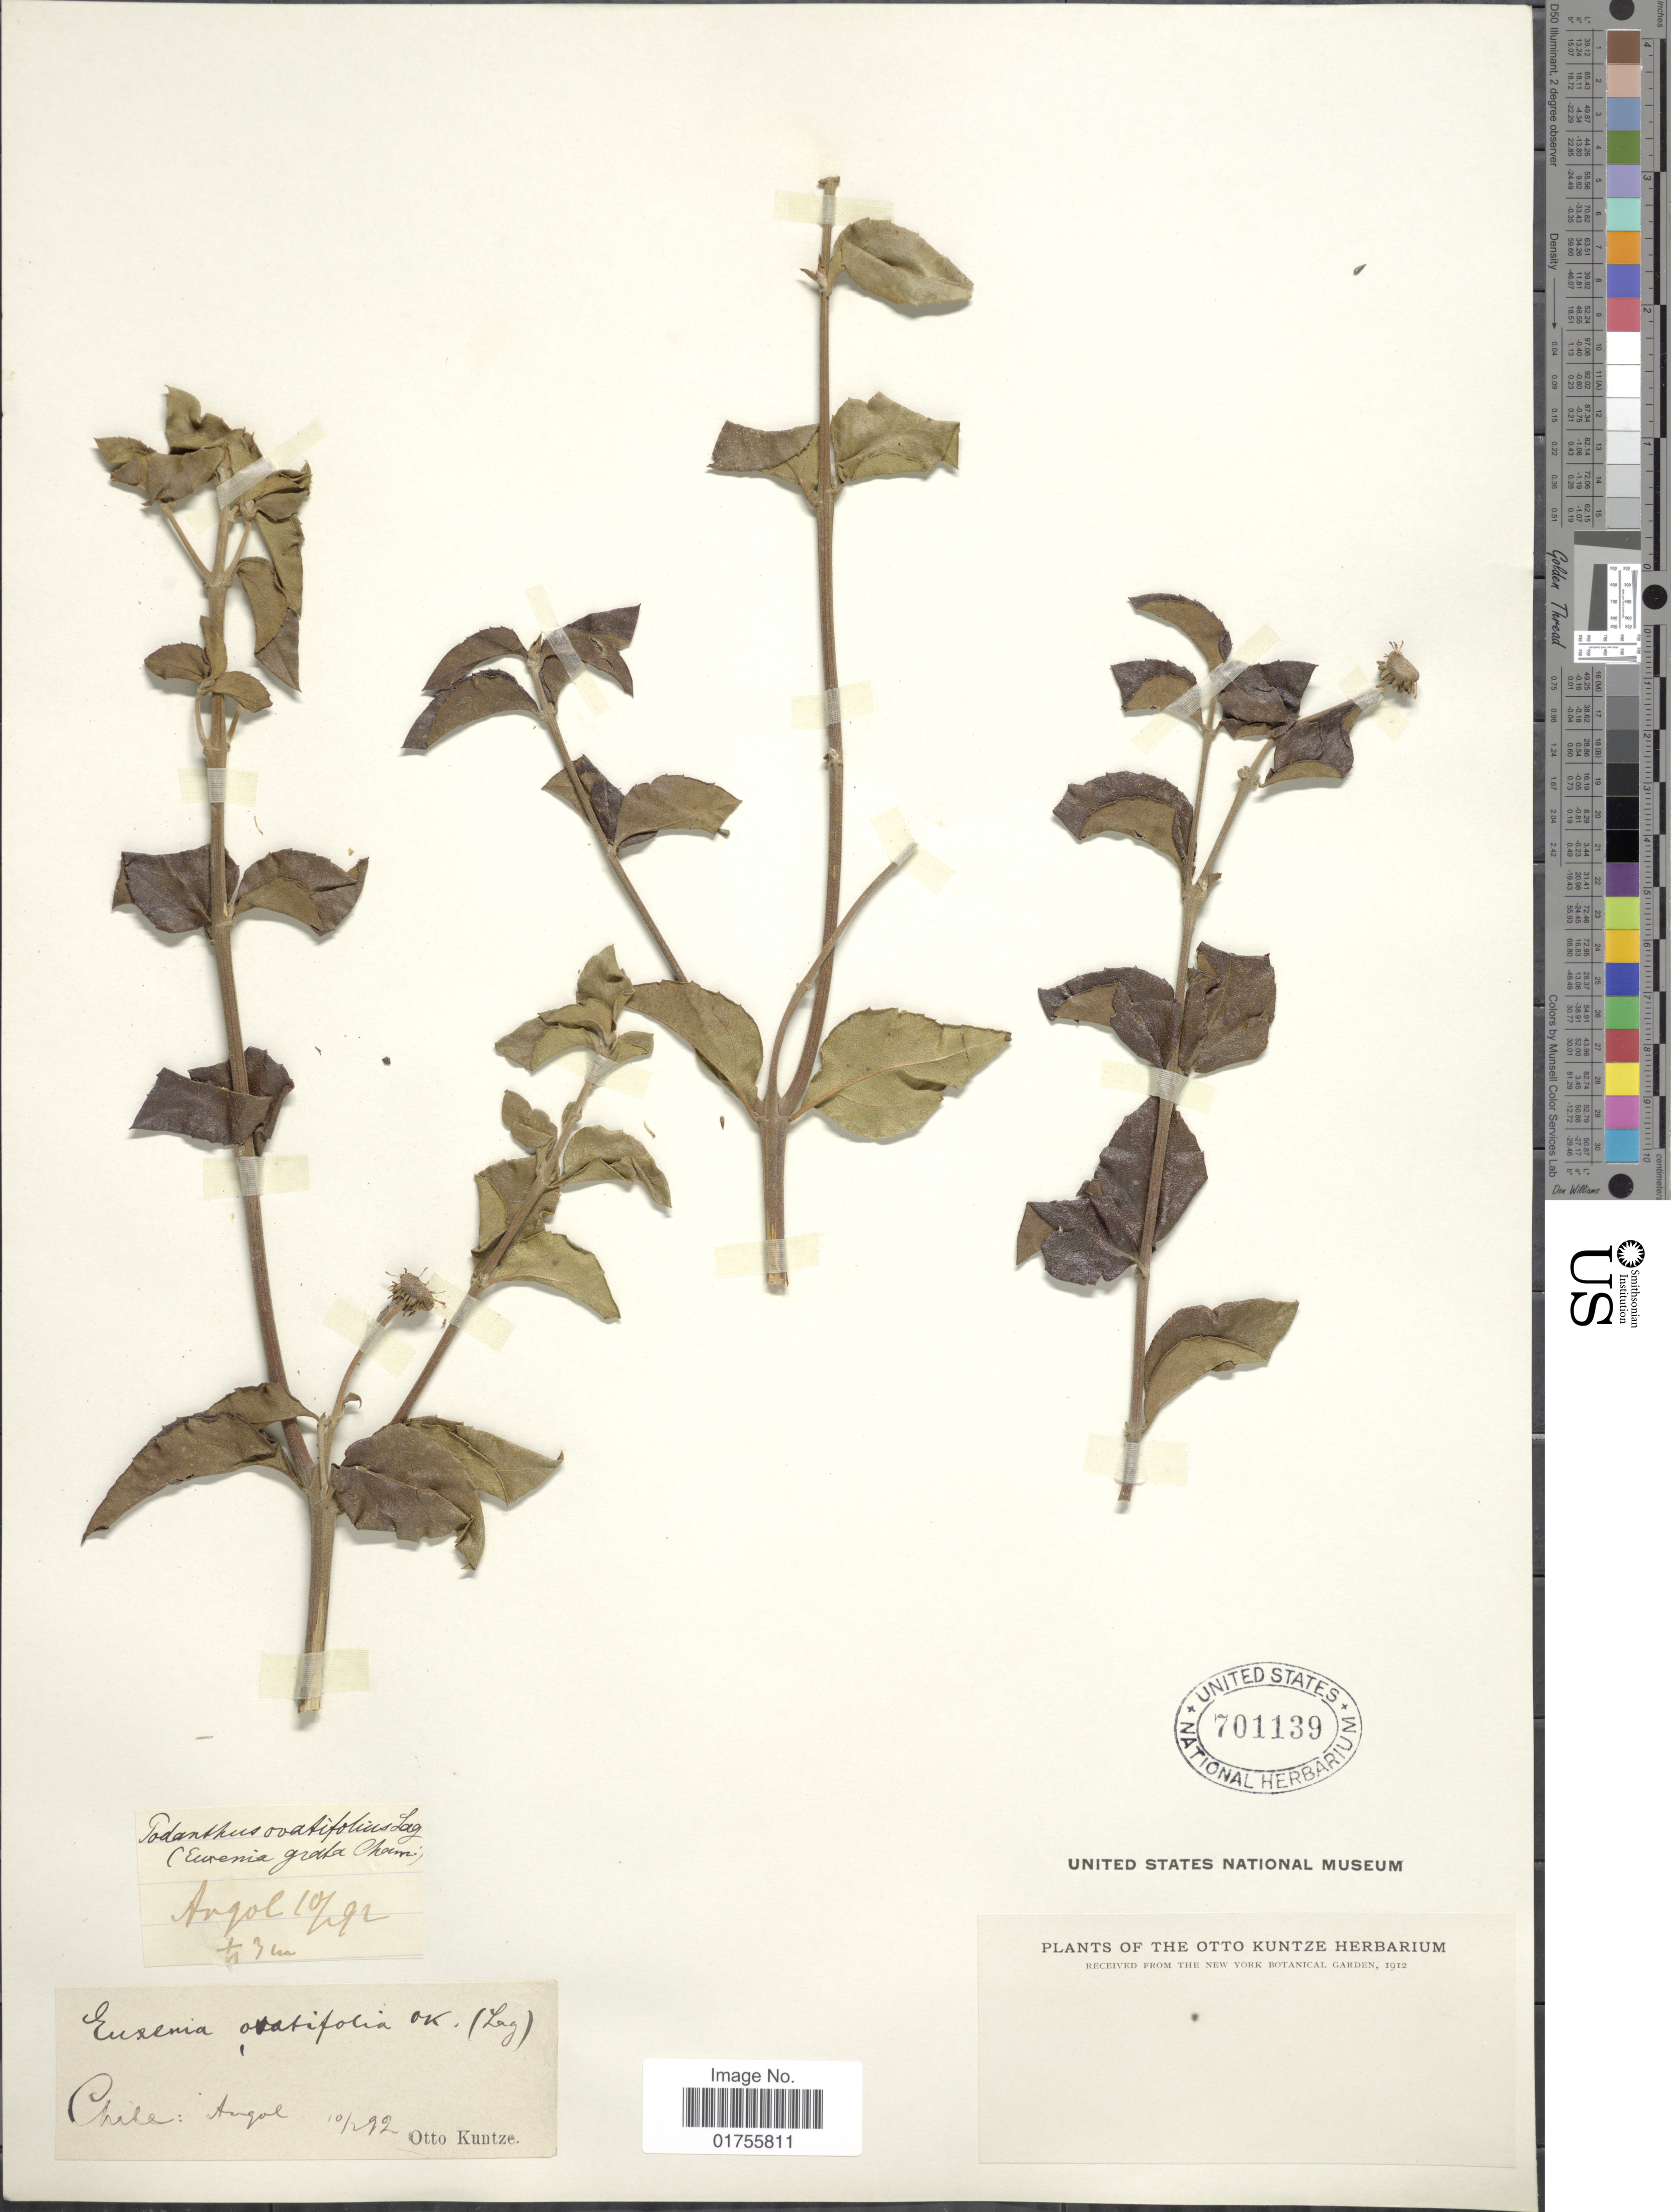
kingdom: Plantae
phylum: Tracheophyta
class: Magnoliopsida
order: Asterales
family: Asteraceae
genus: Podanthus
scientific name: Podanthus ovalifolius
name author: Lag.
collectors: C.E.O. Kuntze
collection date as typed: Transcribed d/m/y: 10/2/92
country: Chile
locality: Angol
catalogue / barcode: US 701139